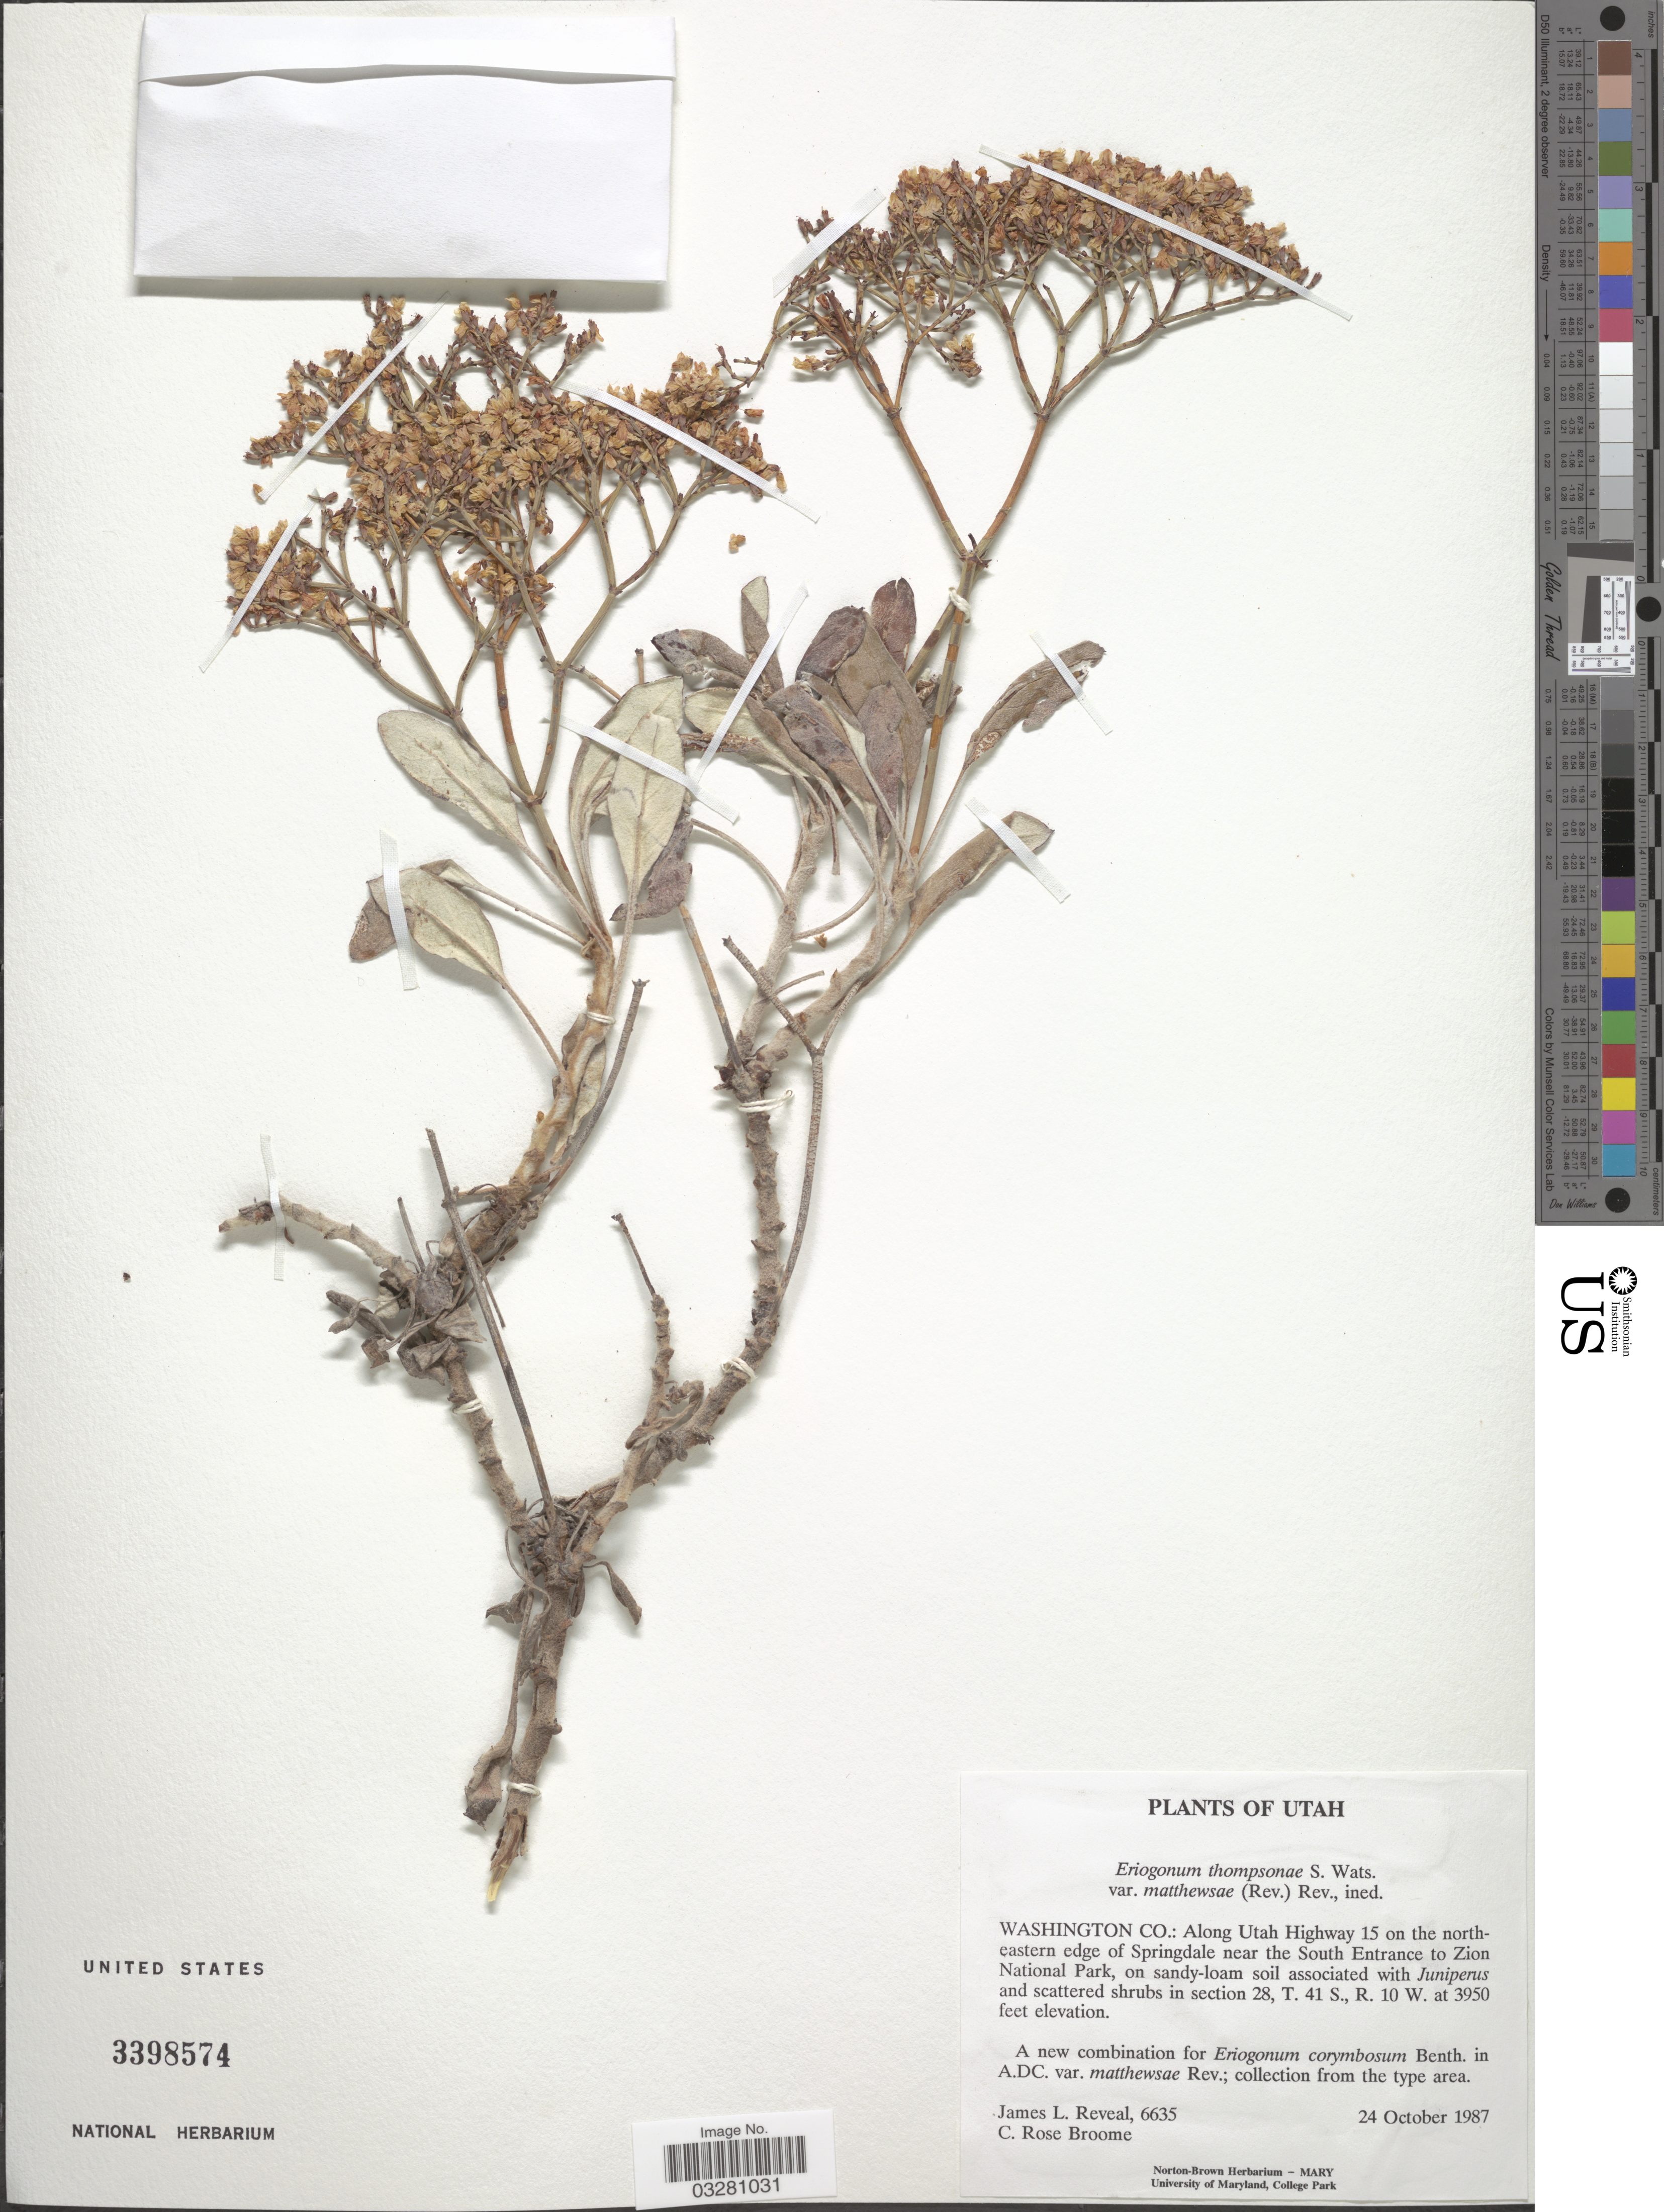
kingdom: Plantae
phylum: Tracheophyta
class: Magnoliopsida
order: Caryophyllales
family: Polygonaceae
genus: Eriogonum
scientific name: Eriogonum thompsonae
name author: S. Watson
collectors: J. L. Reveal & C. R. Broome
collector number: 6635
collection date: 1987-10-24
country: United States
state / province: Utah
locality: Washington Co.: Along Utah Highway 15 on the northeastern edge of Springdale near the South Entrance to Zion National Park. Section 28, T.41S., R.10W.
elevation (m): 1204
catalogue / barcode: US 3398574